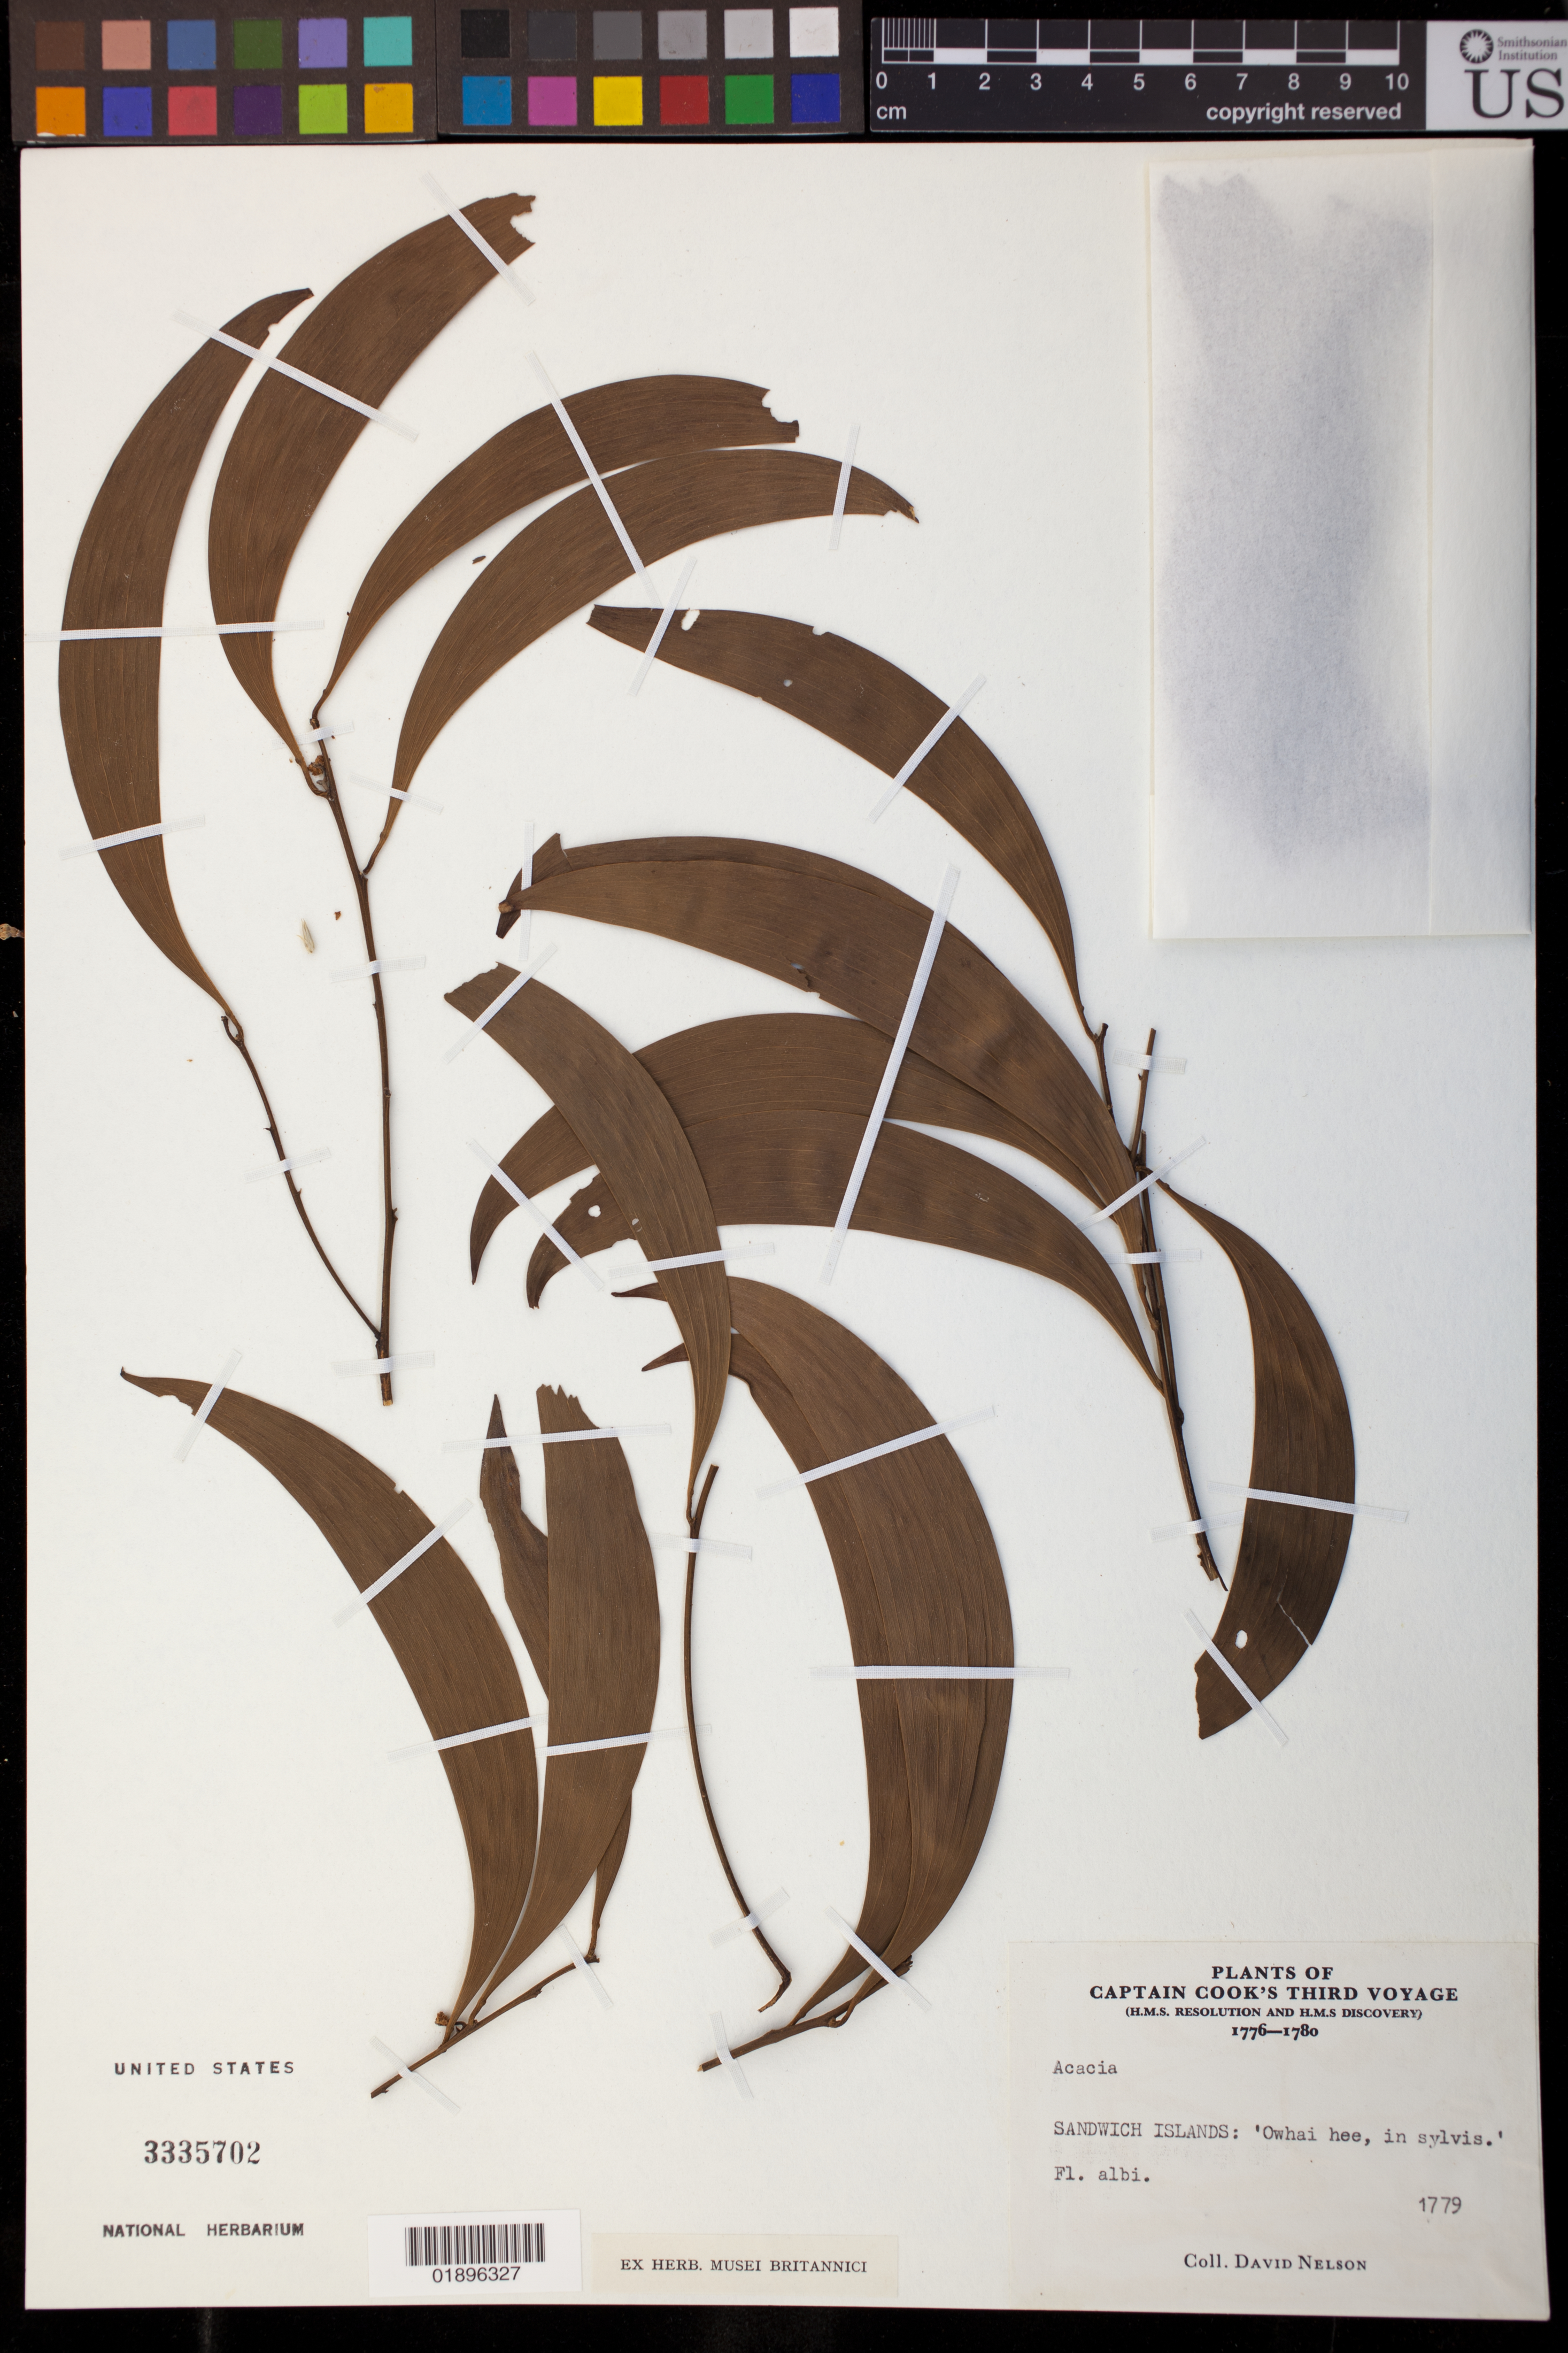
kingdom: Plantae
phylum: Tracheophyta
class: Magnoliopsida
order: Fabales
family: Fabaceae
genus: Acacia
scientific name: Acacia koa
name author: A. Gray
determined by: Wagner, W. L., (BOT), Smithsonian Institution - National Museum of Natural History (UNITED STATES)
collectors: D. Nelson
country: United States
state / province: Hawaii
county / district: Hawaii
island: Hawaii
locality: Owhai-hee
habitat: In sylvis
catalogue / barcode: US 3335702